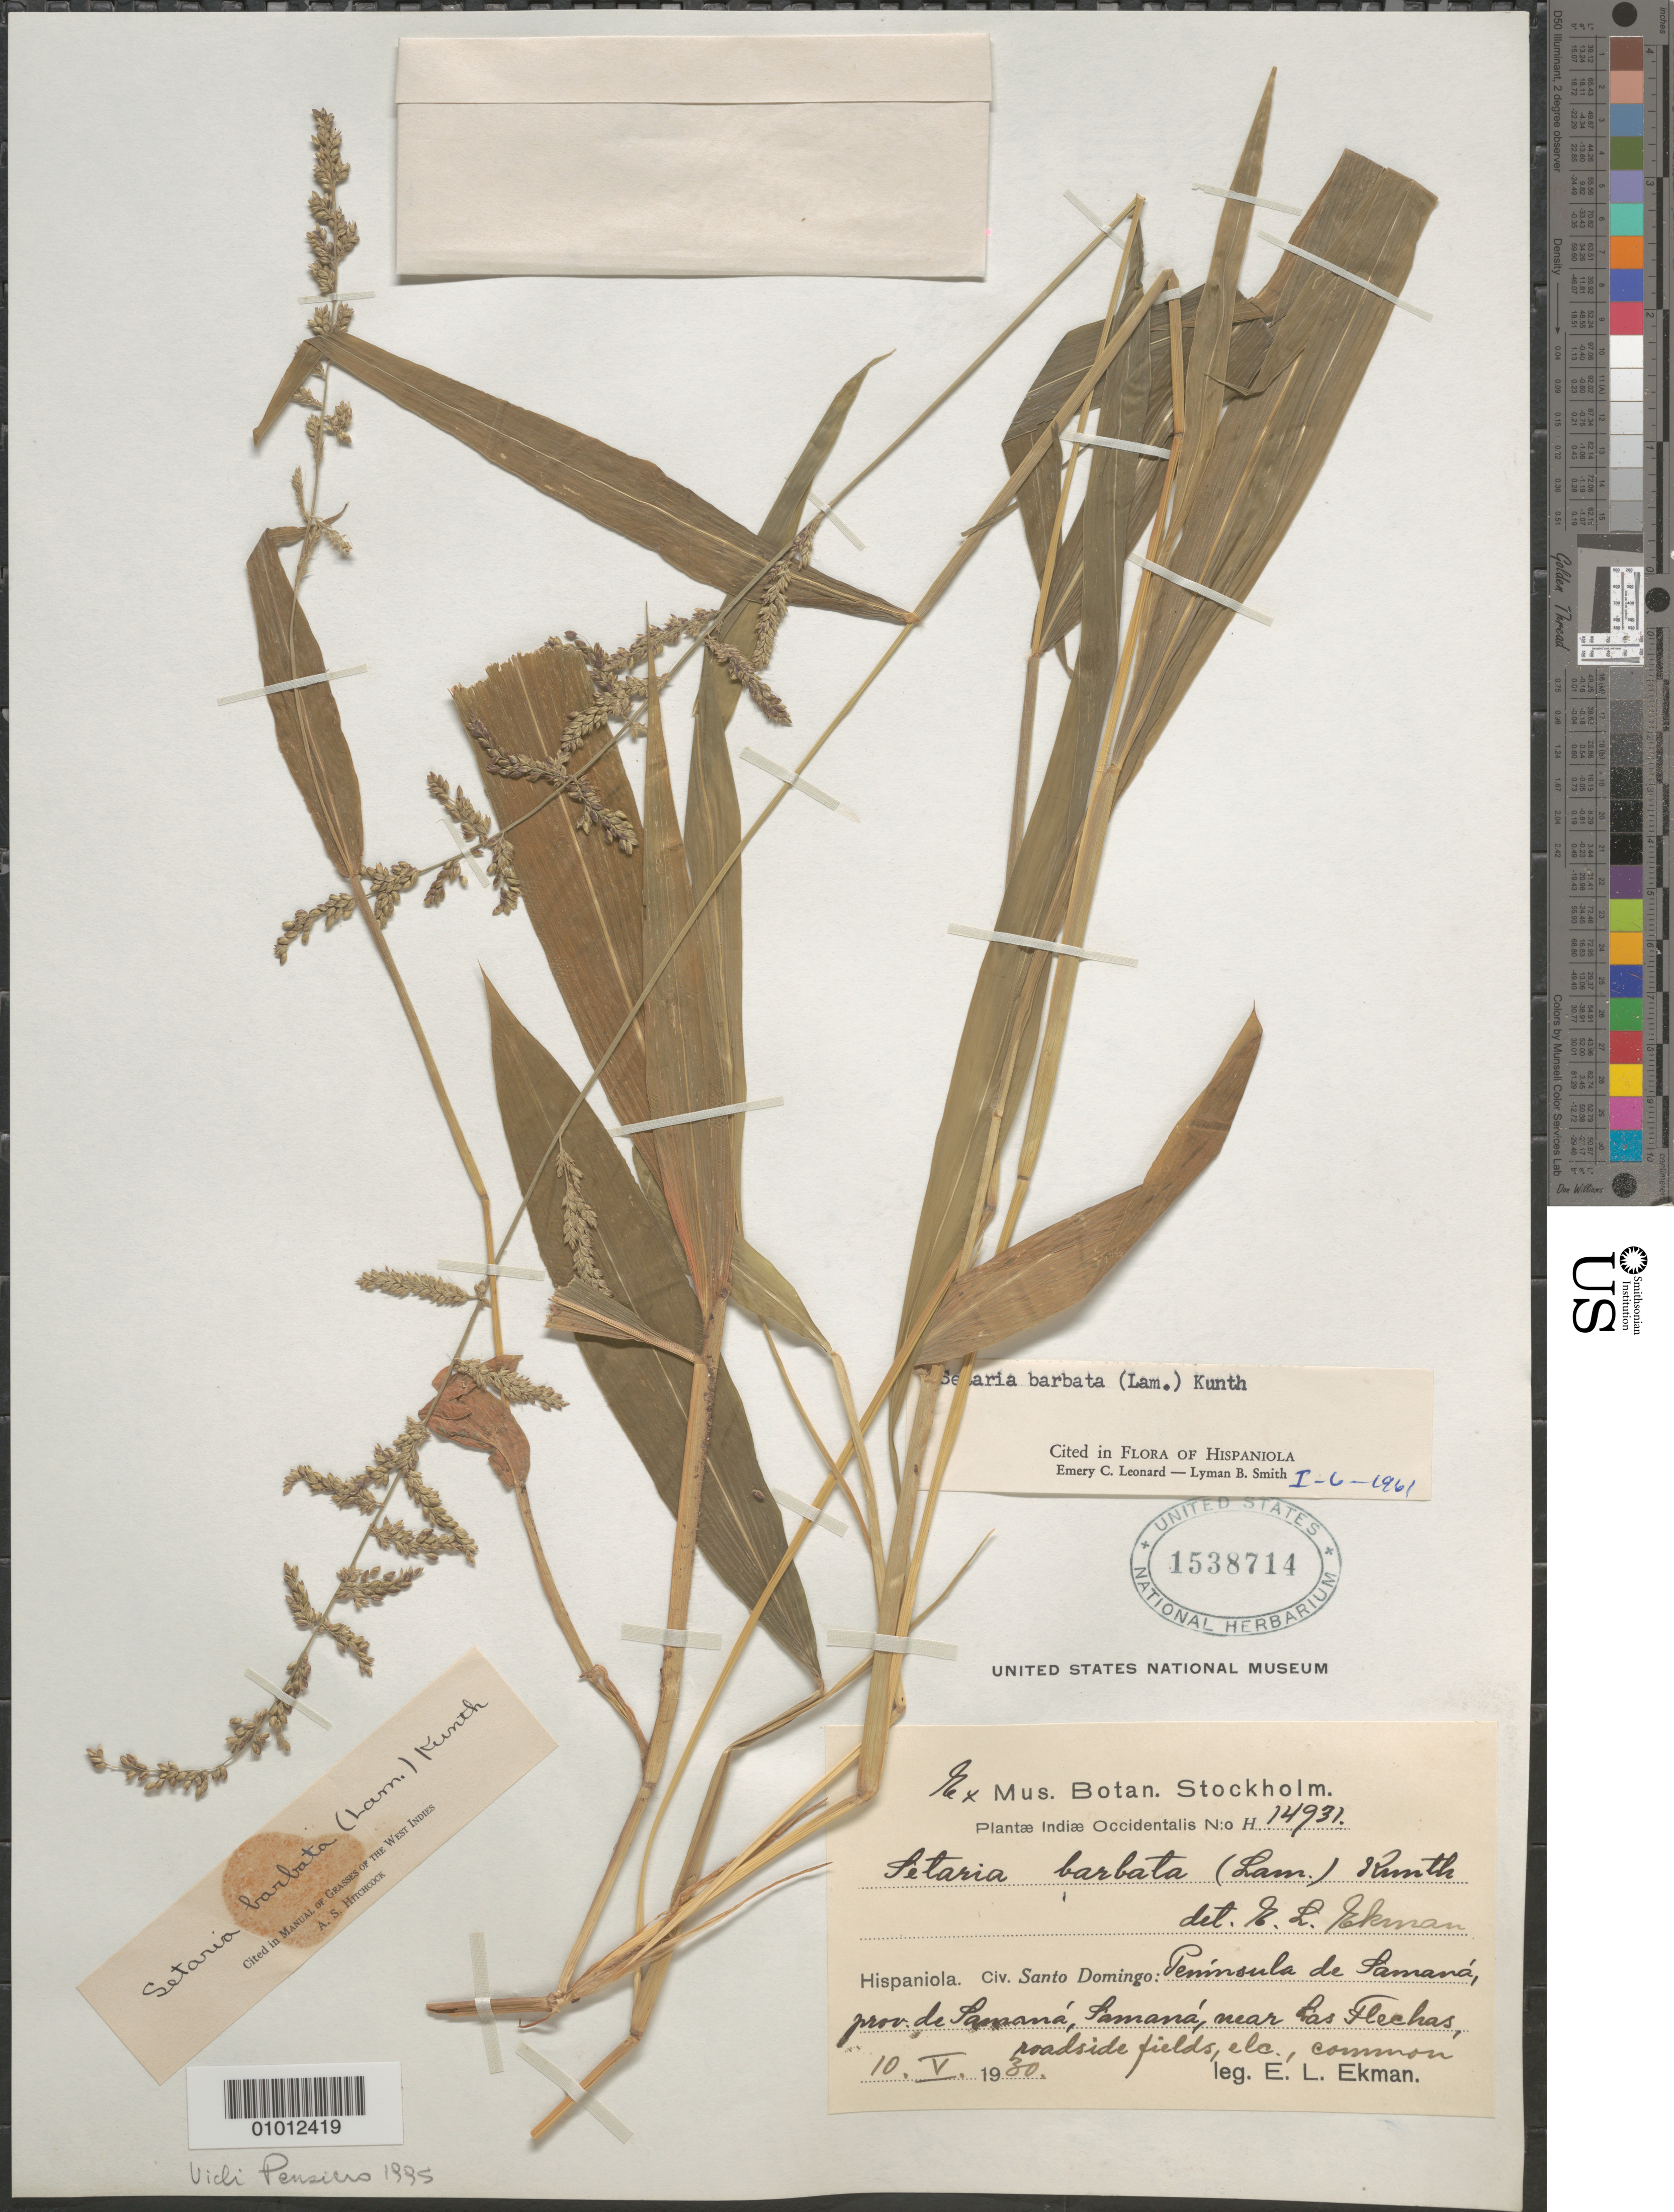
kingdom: Plantae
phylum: Tracheophyta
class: Liliopsida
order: Poales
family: Poaceae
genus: Setaria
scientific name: Setaria barbata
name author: (Lam.) Kunth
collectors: E. L. Ekman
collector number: H 14931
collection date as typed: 10 May 1930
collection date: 1930-05-10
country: Dominican Republic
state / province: Distrito Nacional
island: Hispaniola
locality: Peninsula de Samana, prov. de Samana, near las Flechas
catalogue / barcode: US 1538714